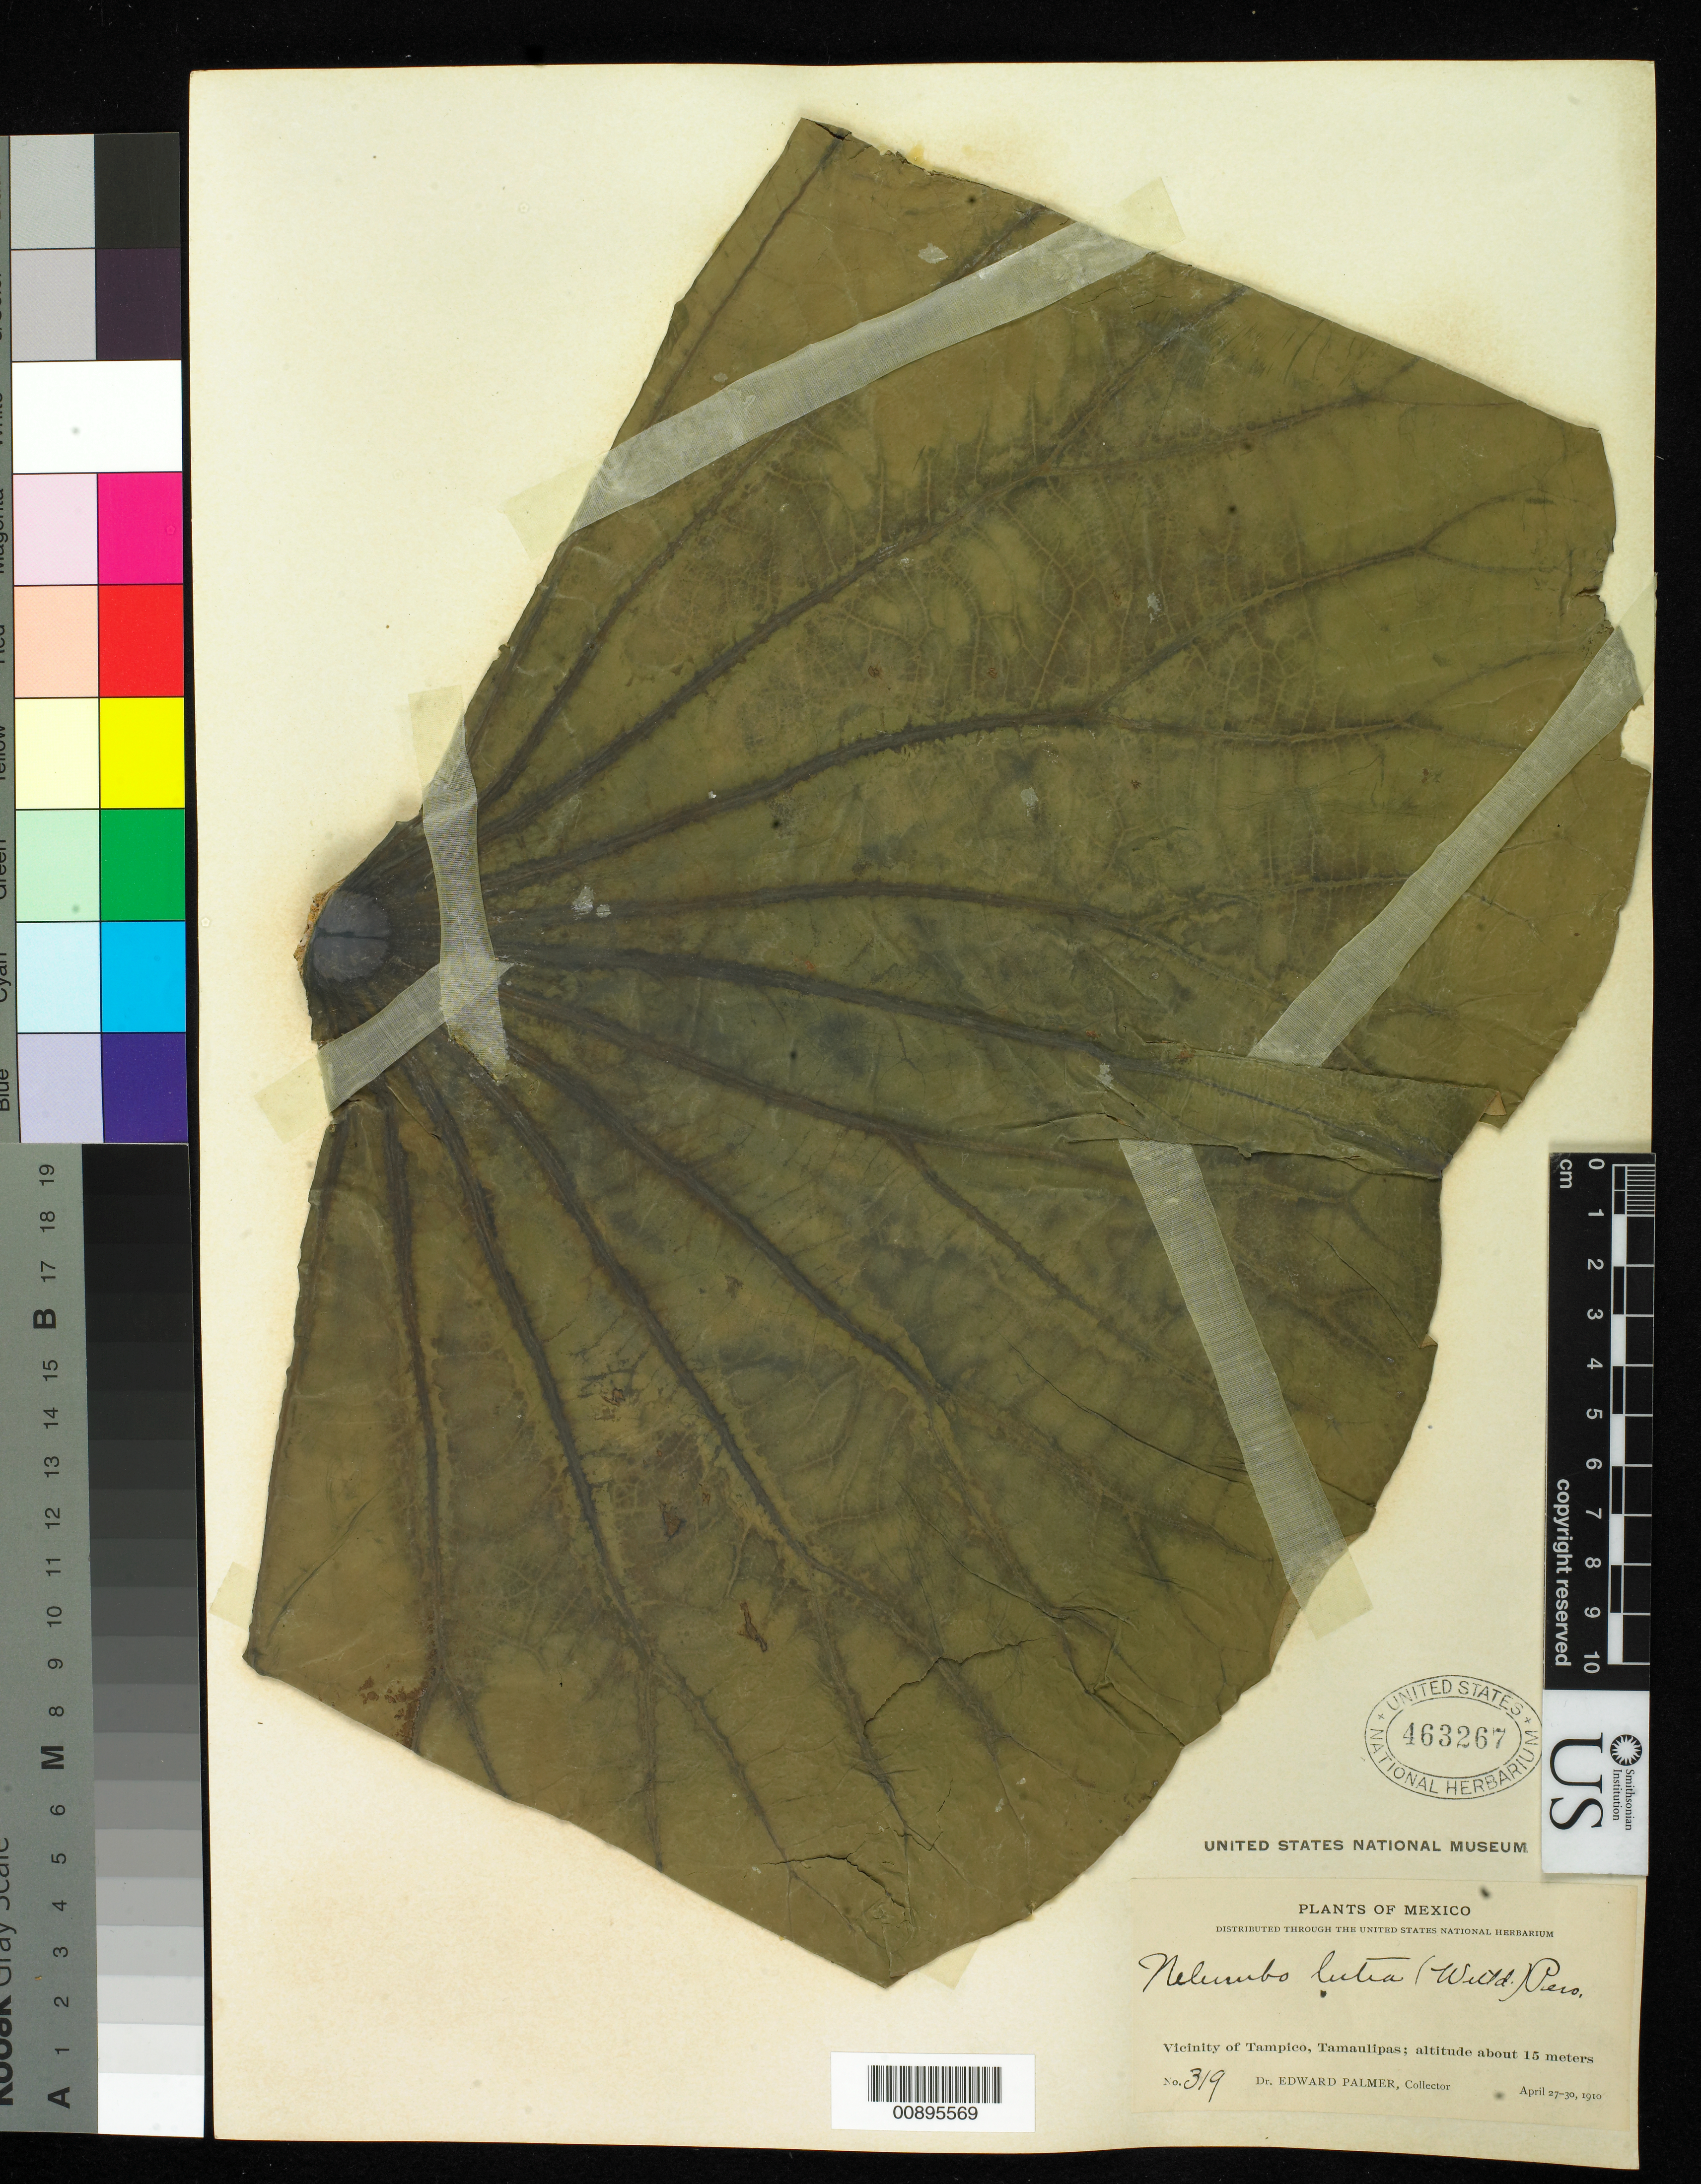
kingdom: Plantae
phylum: Tracheophyta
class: Magnoliopsida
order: Nymphaeales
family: Nymphaeaceae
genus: Nymphaea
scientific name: Nymphaea lutea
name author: L.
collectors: E. Palmer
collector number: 319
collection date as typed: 27 Apr 1910 to 30 Apr 1910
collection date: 1910-04-27/1910-04-30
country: Mexico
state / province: Tamaulipas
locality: Vicinity of Tampico, Tamaulipas.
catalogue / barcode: US 463267